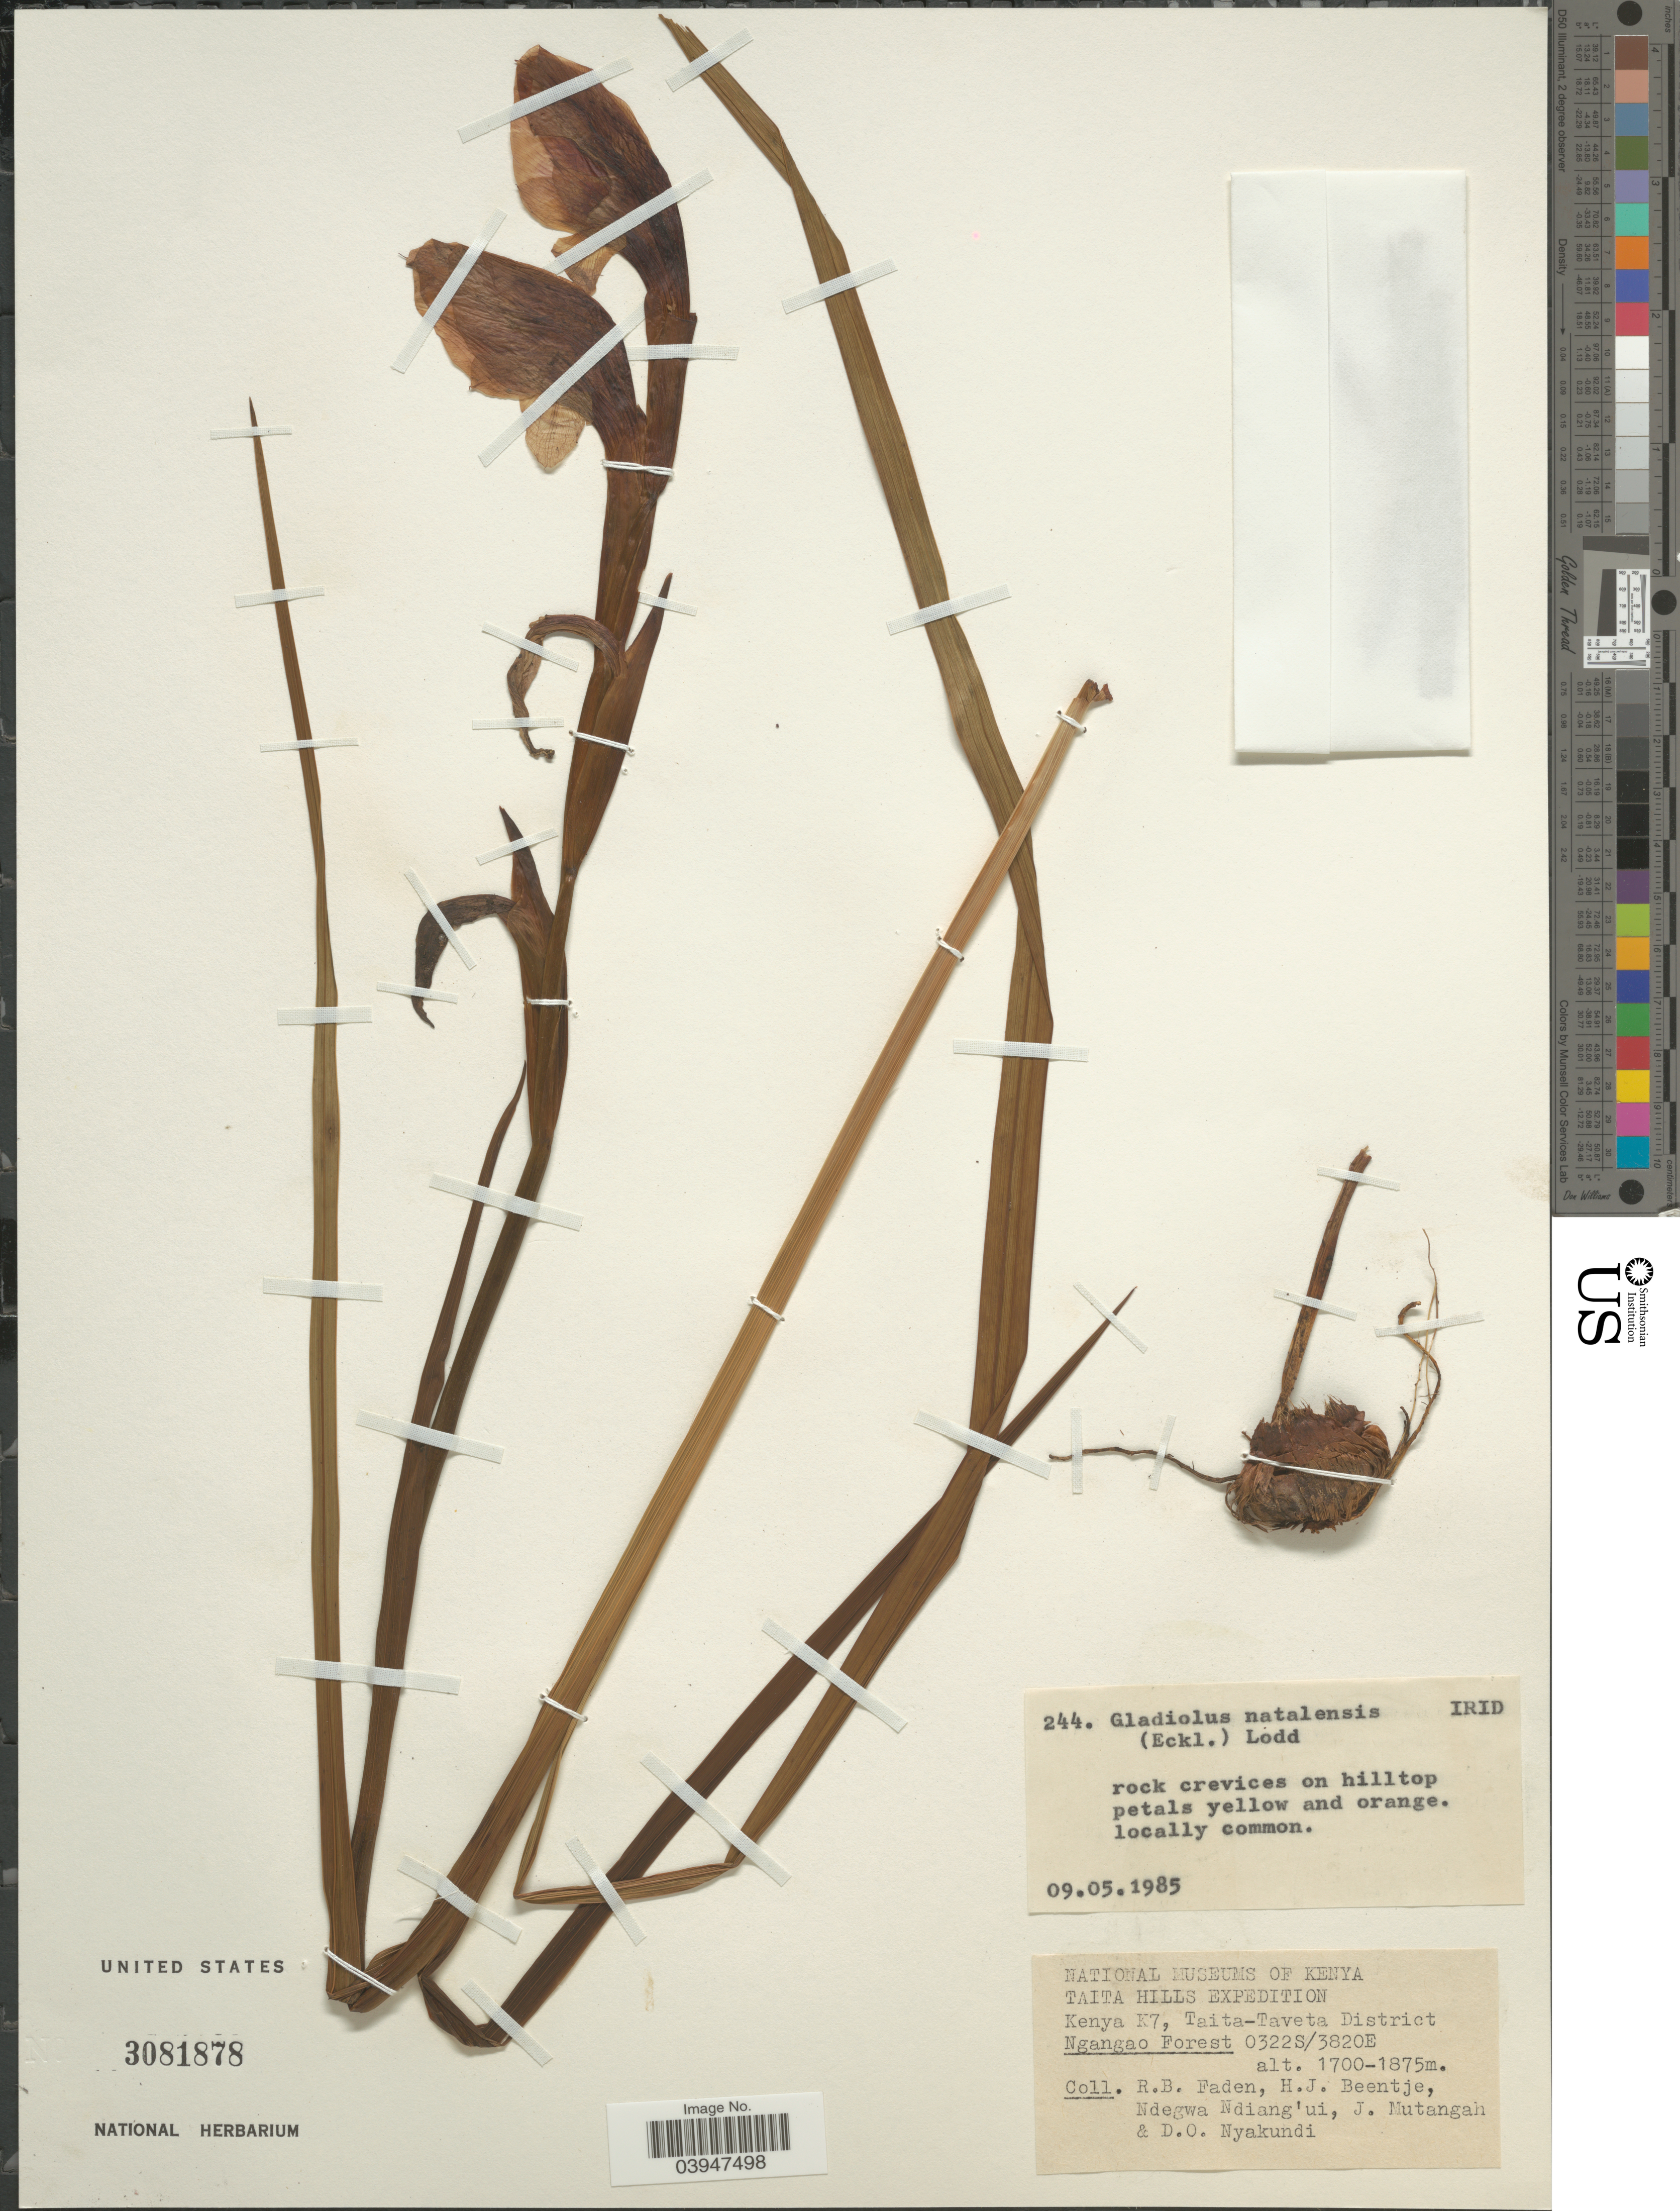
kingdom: Plantae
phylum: Tracheophyta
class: Liliopsida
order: Asparagales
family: Iridaceae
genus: Gladiolus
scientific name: Gladiolus natalensis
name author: Reinw. ex Hook.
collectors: R. B. Faden, H. J. Beentje, Ndegwa Ndiang'ui, J. Mutangah & D. Nyakundi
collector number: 244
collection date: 1985-05-09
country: Kenya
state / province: Taita Taveta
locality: Taita Hills. Kenya K7, Taita-Taveta District. Ngangao Forest.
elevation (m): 1700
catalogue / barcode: US 3081878